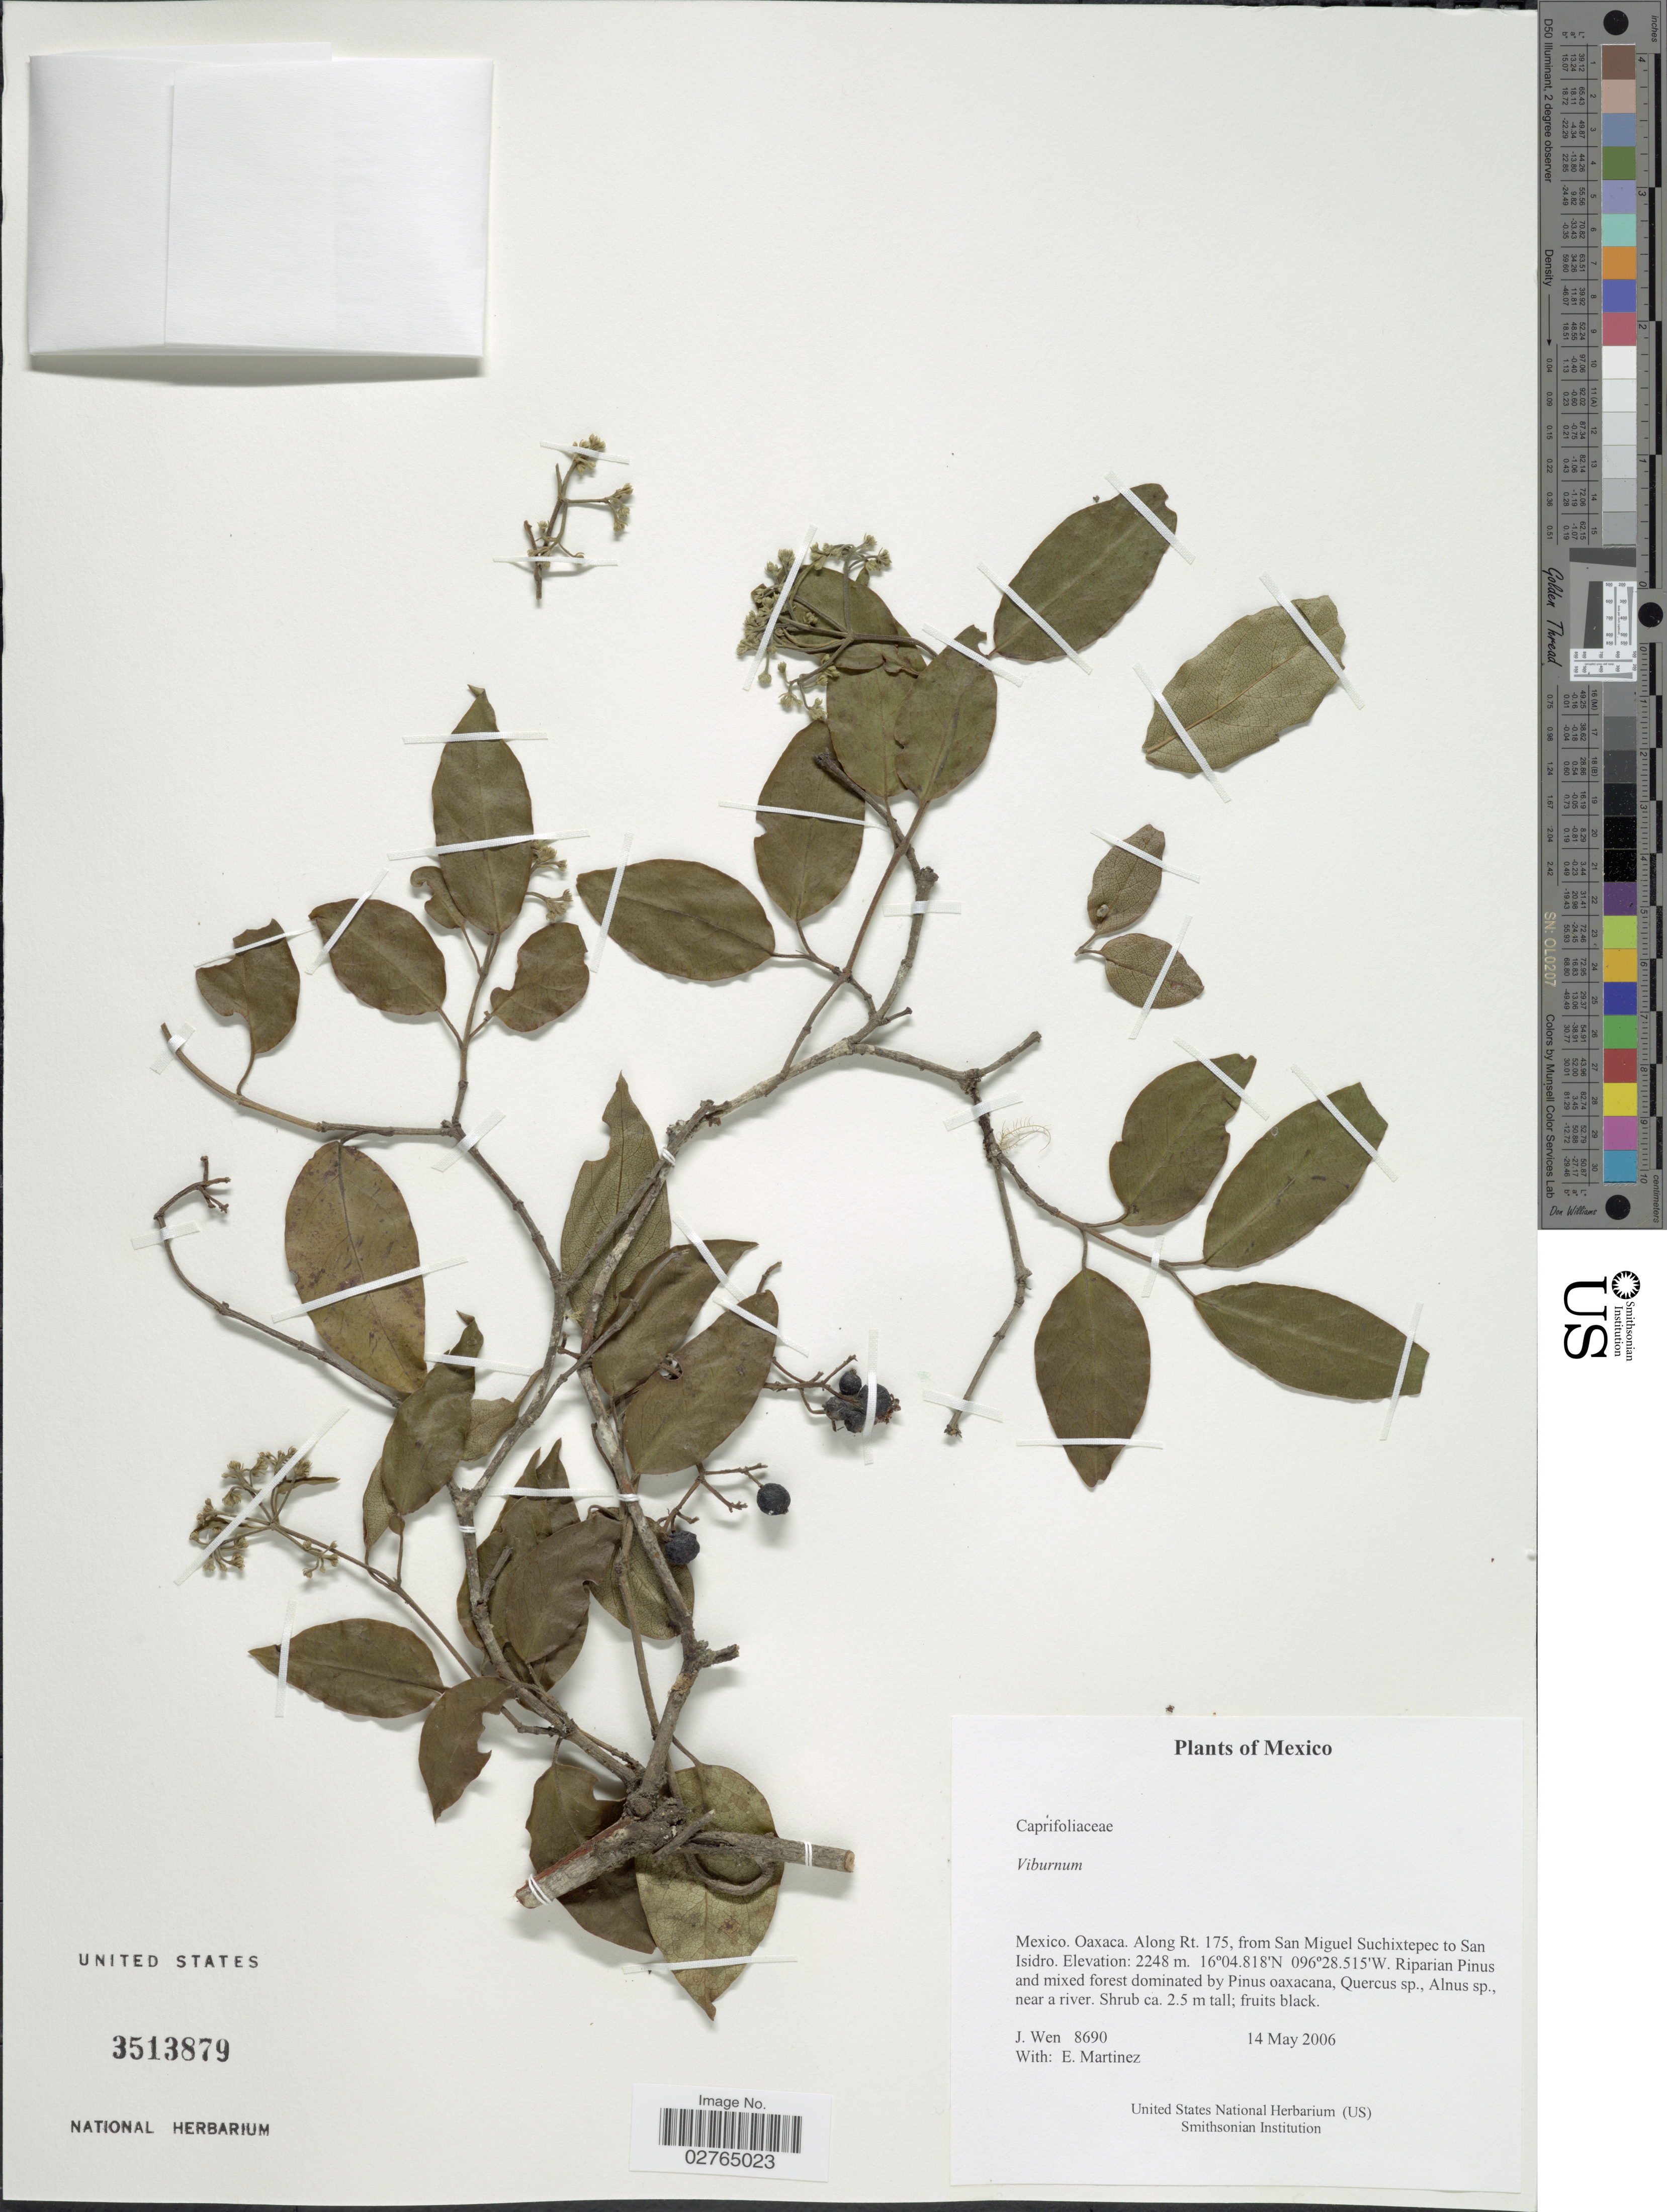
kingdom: Plantae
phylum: Tracheophyta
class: Magnoliopsida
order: Dipsacales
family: Viburnaceae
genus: Viburnum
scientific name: Viburnum sp.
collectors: J. Wen & E. Martínez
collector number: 8690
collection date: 2006-05-14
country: Mexico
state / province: Oaxaca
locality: Along Rt. 175, from San Miguel Suchixtepec to San Isidro.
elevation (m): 2248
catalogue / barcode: US 3513879